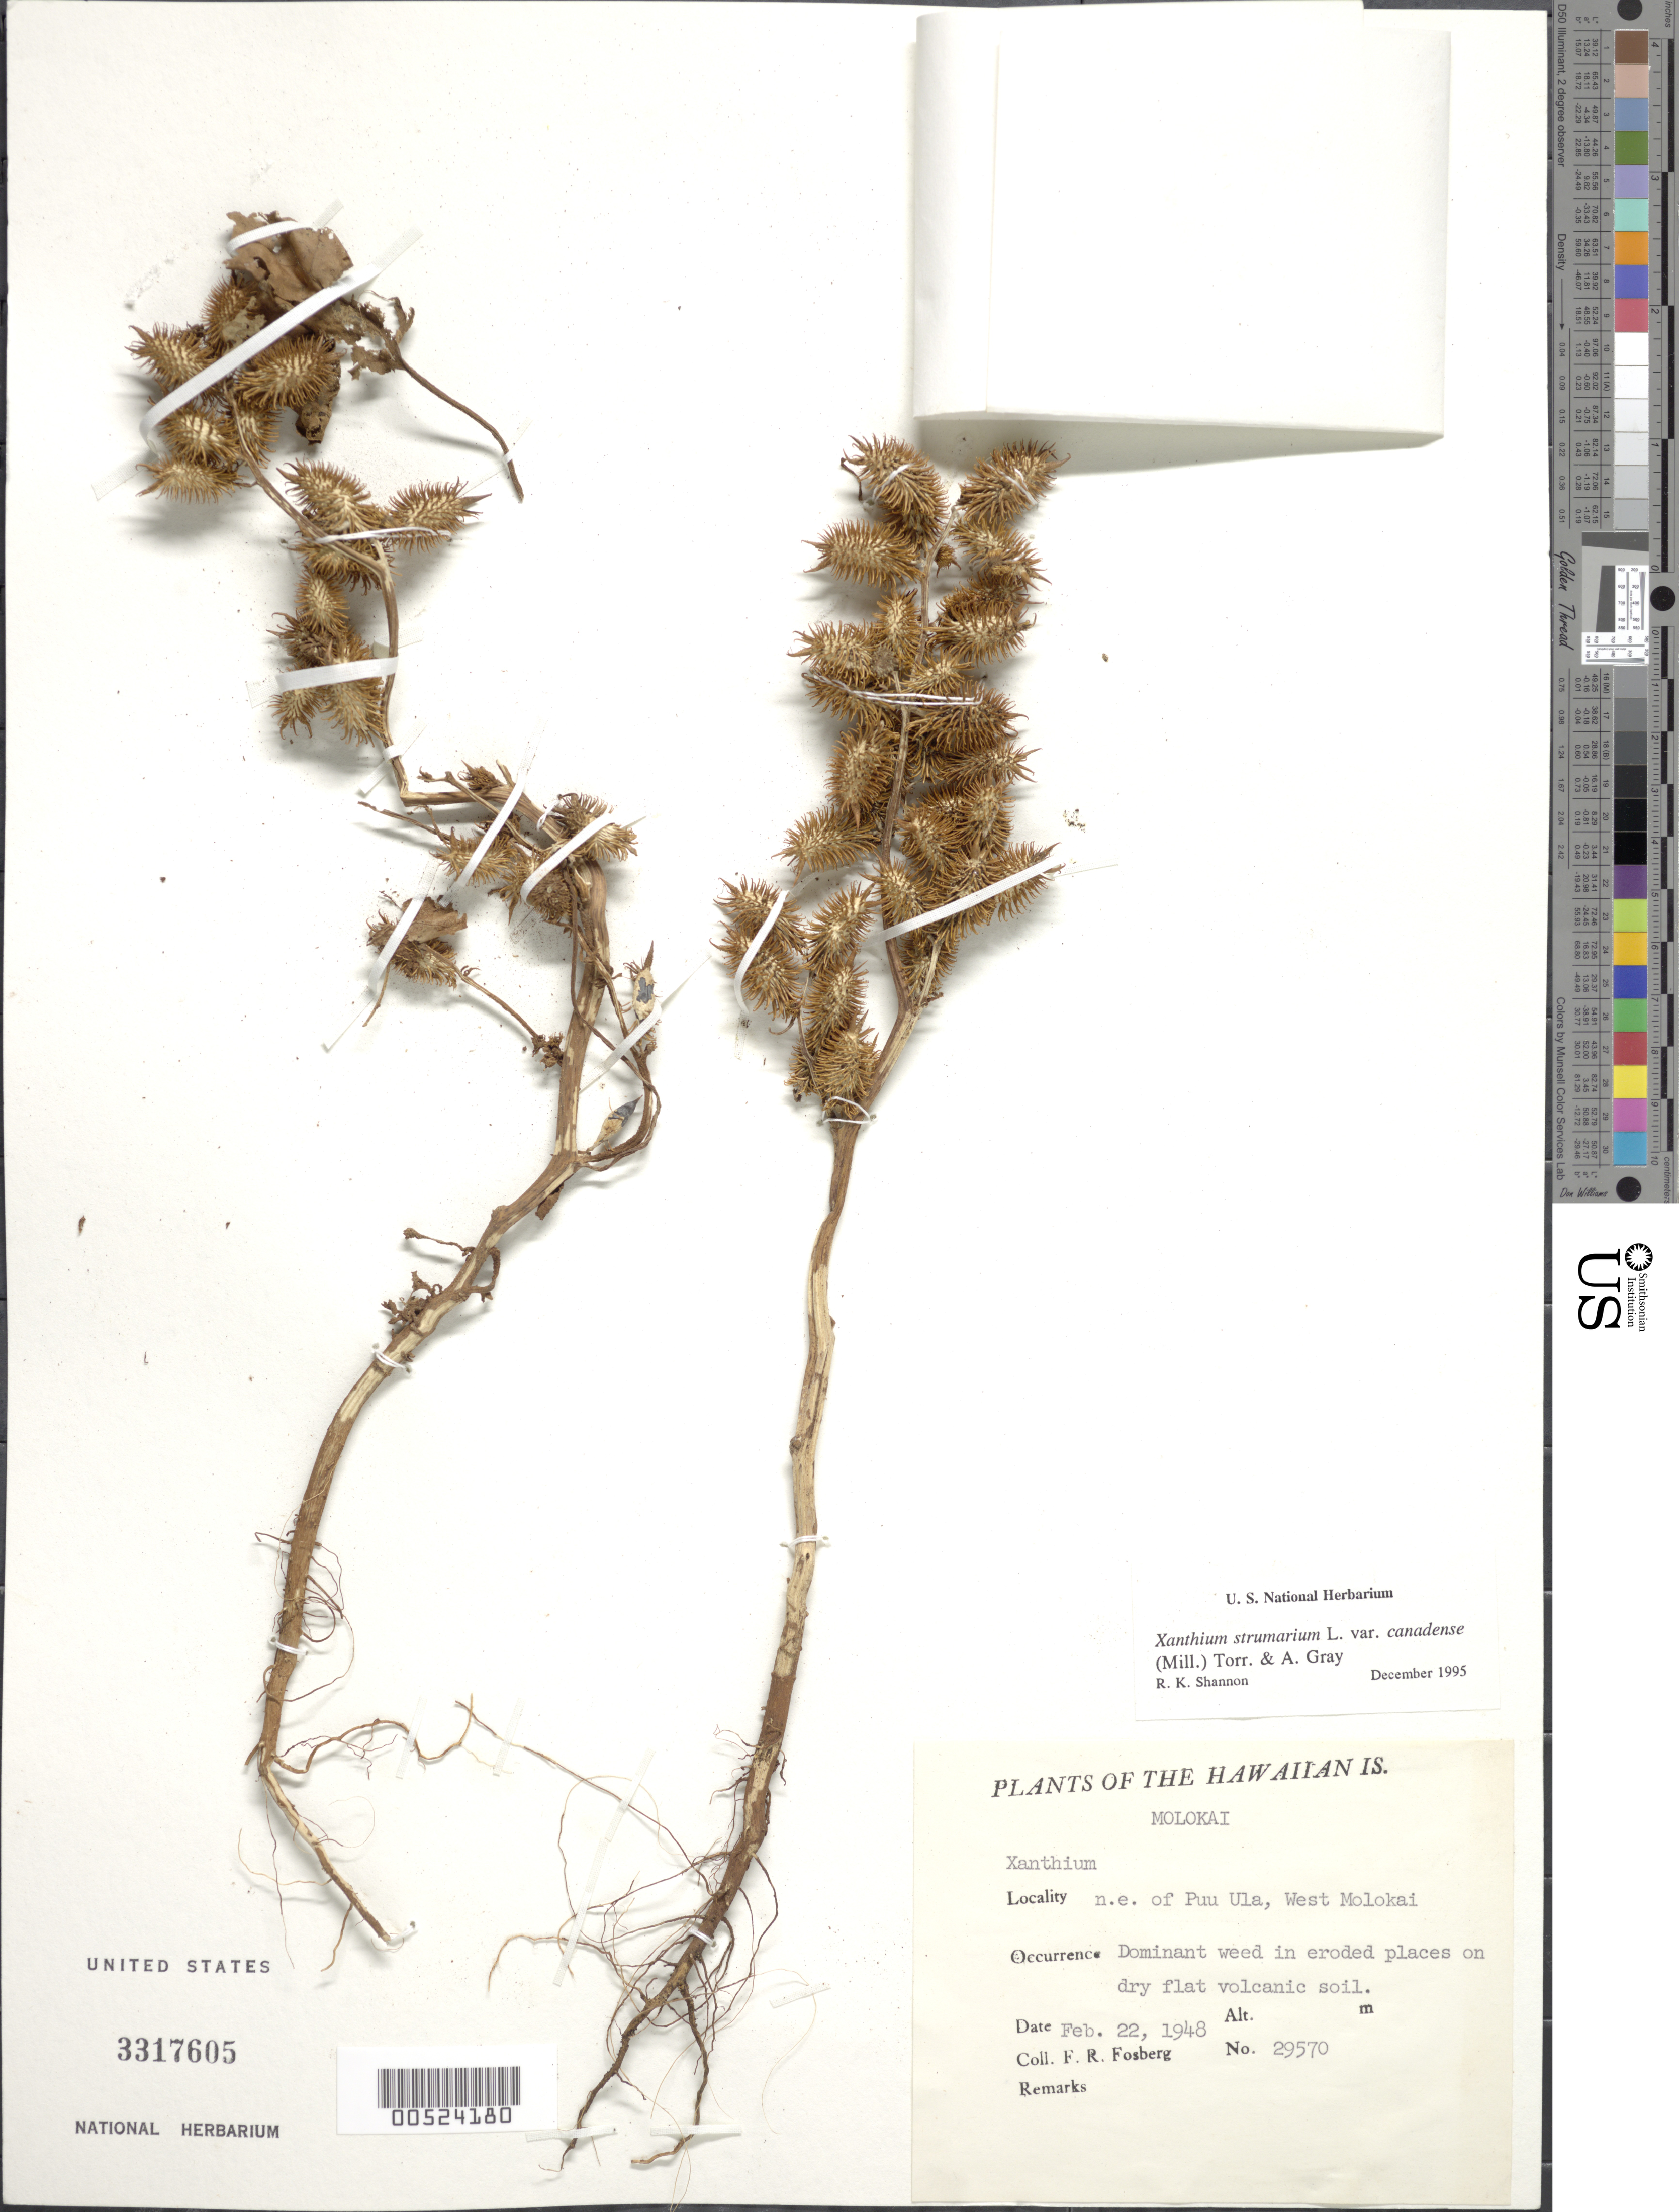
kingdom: Plantae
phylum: Tracheophyta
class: Magnoliopsida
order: Asterales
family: Asteraceae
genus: Xanthium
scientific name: Xanthium strumarium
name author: L.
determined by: Wagner, W. L., (BOT), Smithsonian Institution - National Museum of Natural History (UNITED STATES)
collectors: F. R. Fosberg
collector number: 29570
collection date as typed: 22 Feb 1948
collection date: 1948-02-22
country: United States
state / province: Hawaii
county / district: Maui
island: Moloka'i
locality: NE of Puu Ula, W Molokai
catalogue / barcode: US 3317605